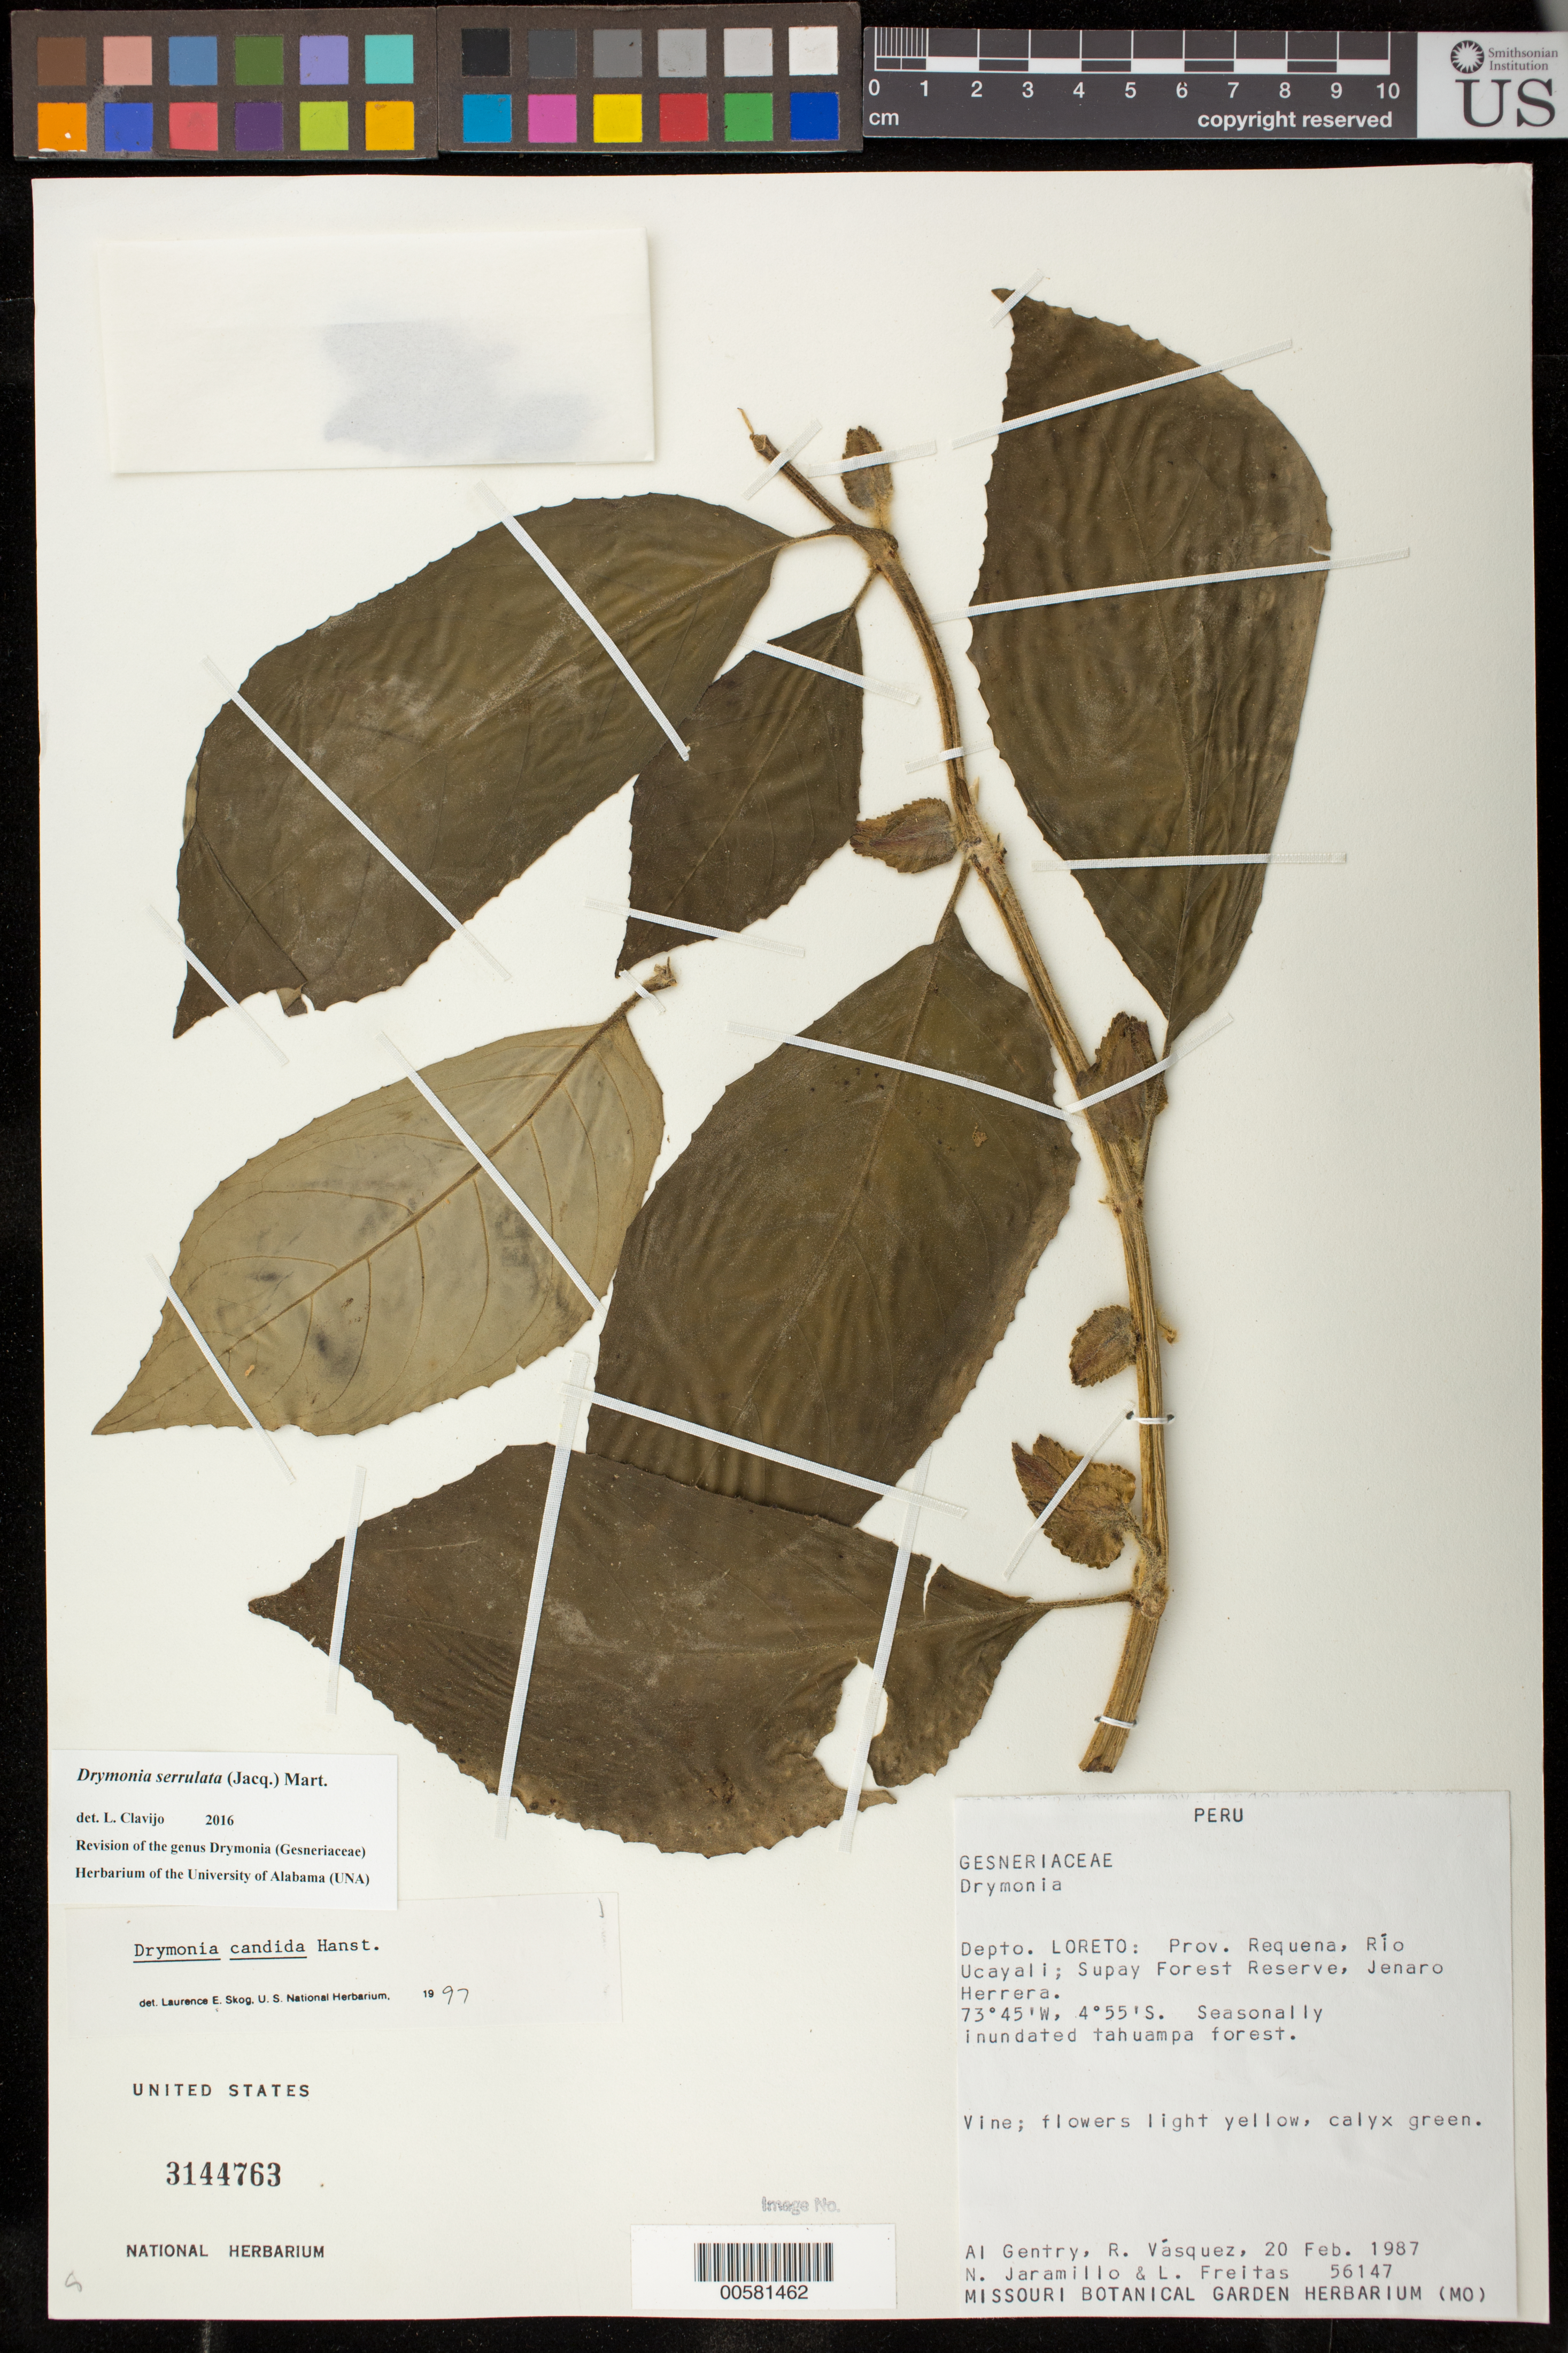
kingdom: Plantae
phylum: Tracheophyta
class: Magnoliopsida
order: Lamiales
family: Gesneriaceae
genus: Drymonia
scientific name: Drymonia serrulata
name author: (Jacq.) Mart.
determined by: Clavijo, L.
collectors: A. H. Gentry, R. Vásquez, N. Jaramillo & L. Freitas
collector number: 56147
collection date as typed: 20 Feb 1987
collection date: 1987-02-20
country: Peru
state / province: Loreto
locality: Prov. Requena; Río Ucayali, Supay Forest Reserve, Jenaro Herrera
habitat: Seasonally inundated tahuampa forest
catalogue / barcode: US 3144763